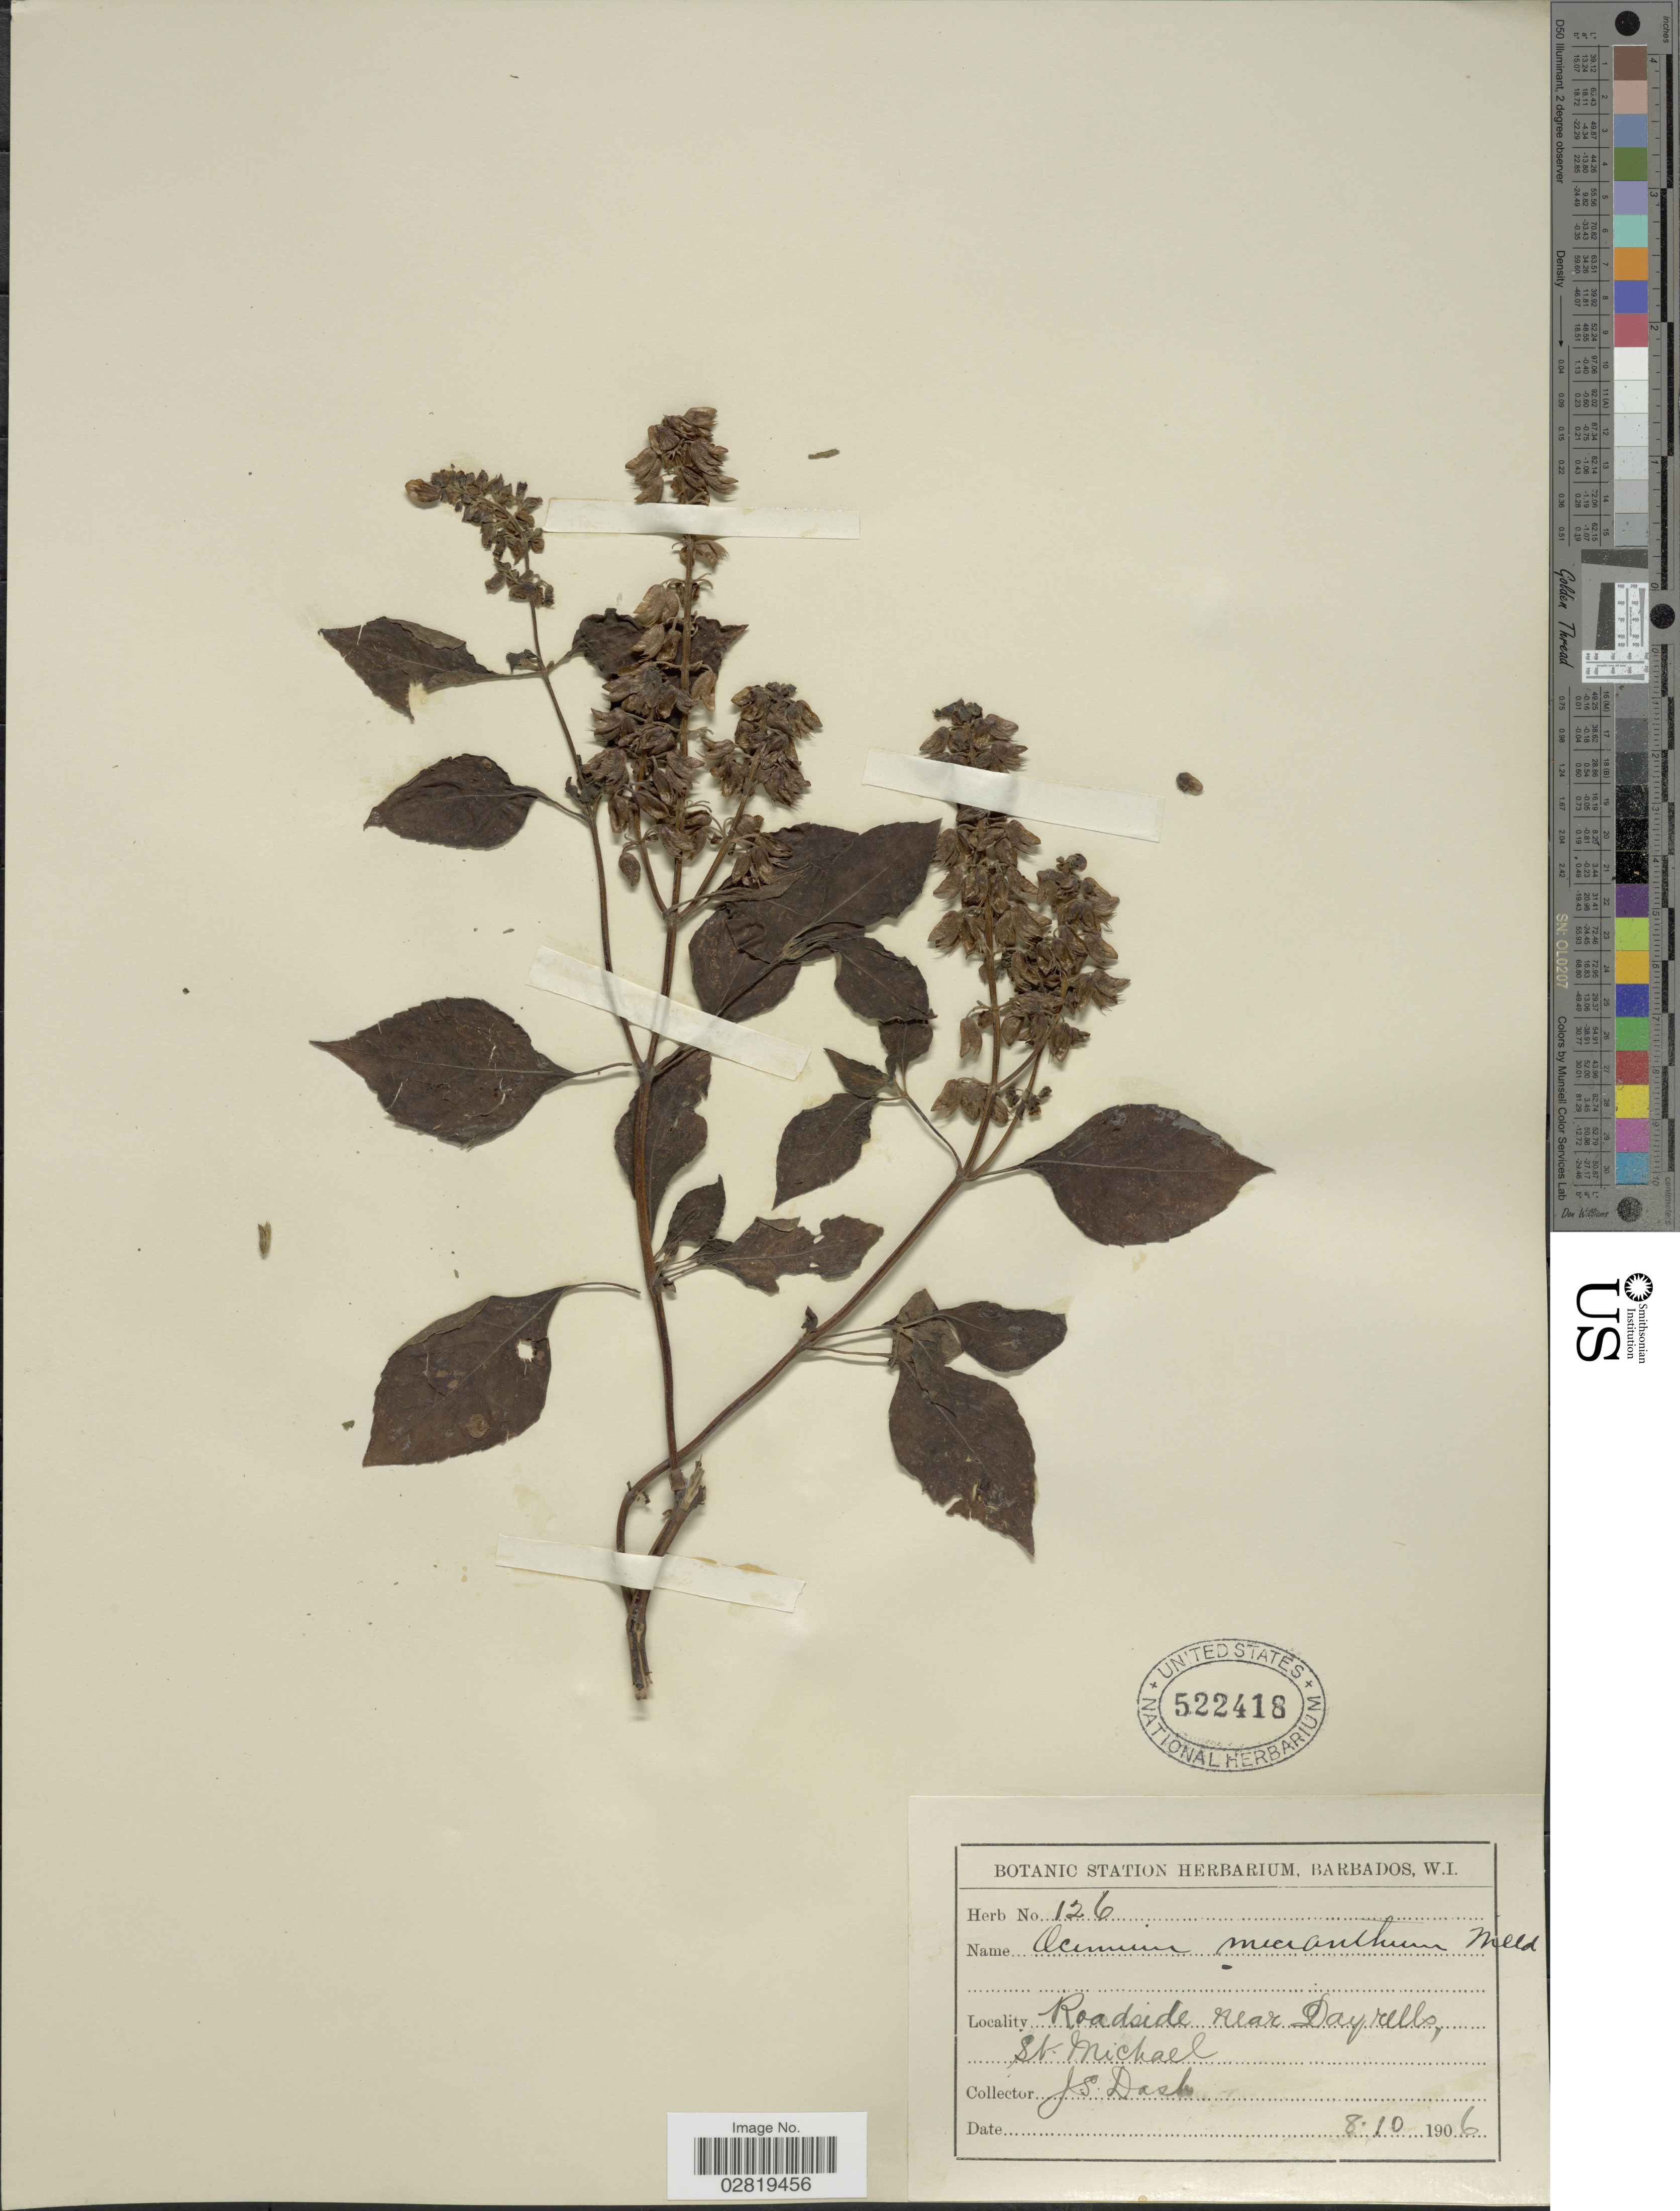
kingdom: Plantae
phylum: Tracheophyta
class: Magnoliopsida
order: Lamiales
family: Lamiaceae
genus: Ocimum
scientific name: Ocimum campechianum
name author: Mill.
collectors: J. Dash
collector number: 126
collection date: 1906-10-08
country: Barbados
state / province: Saint Michael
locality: Roadside near Dayrells, St. Michael.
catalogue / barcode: US 522418